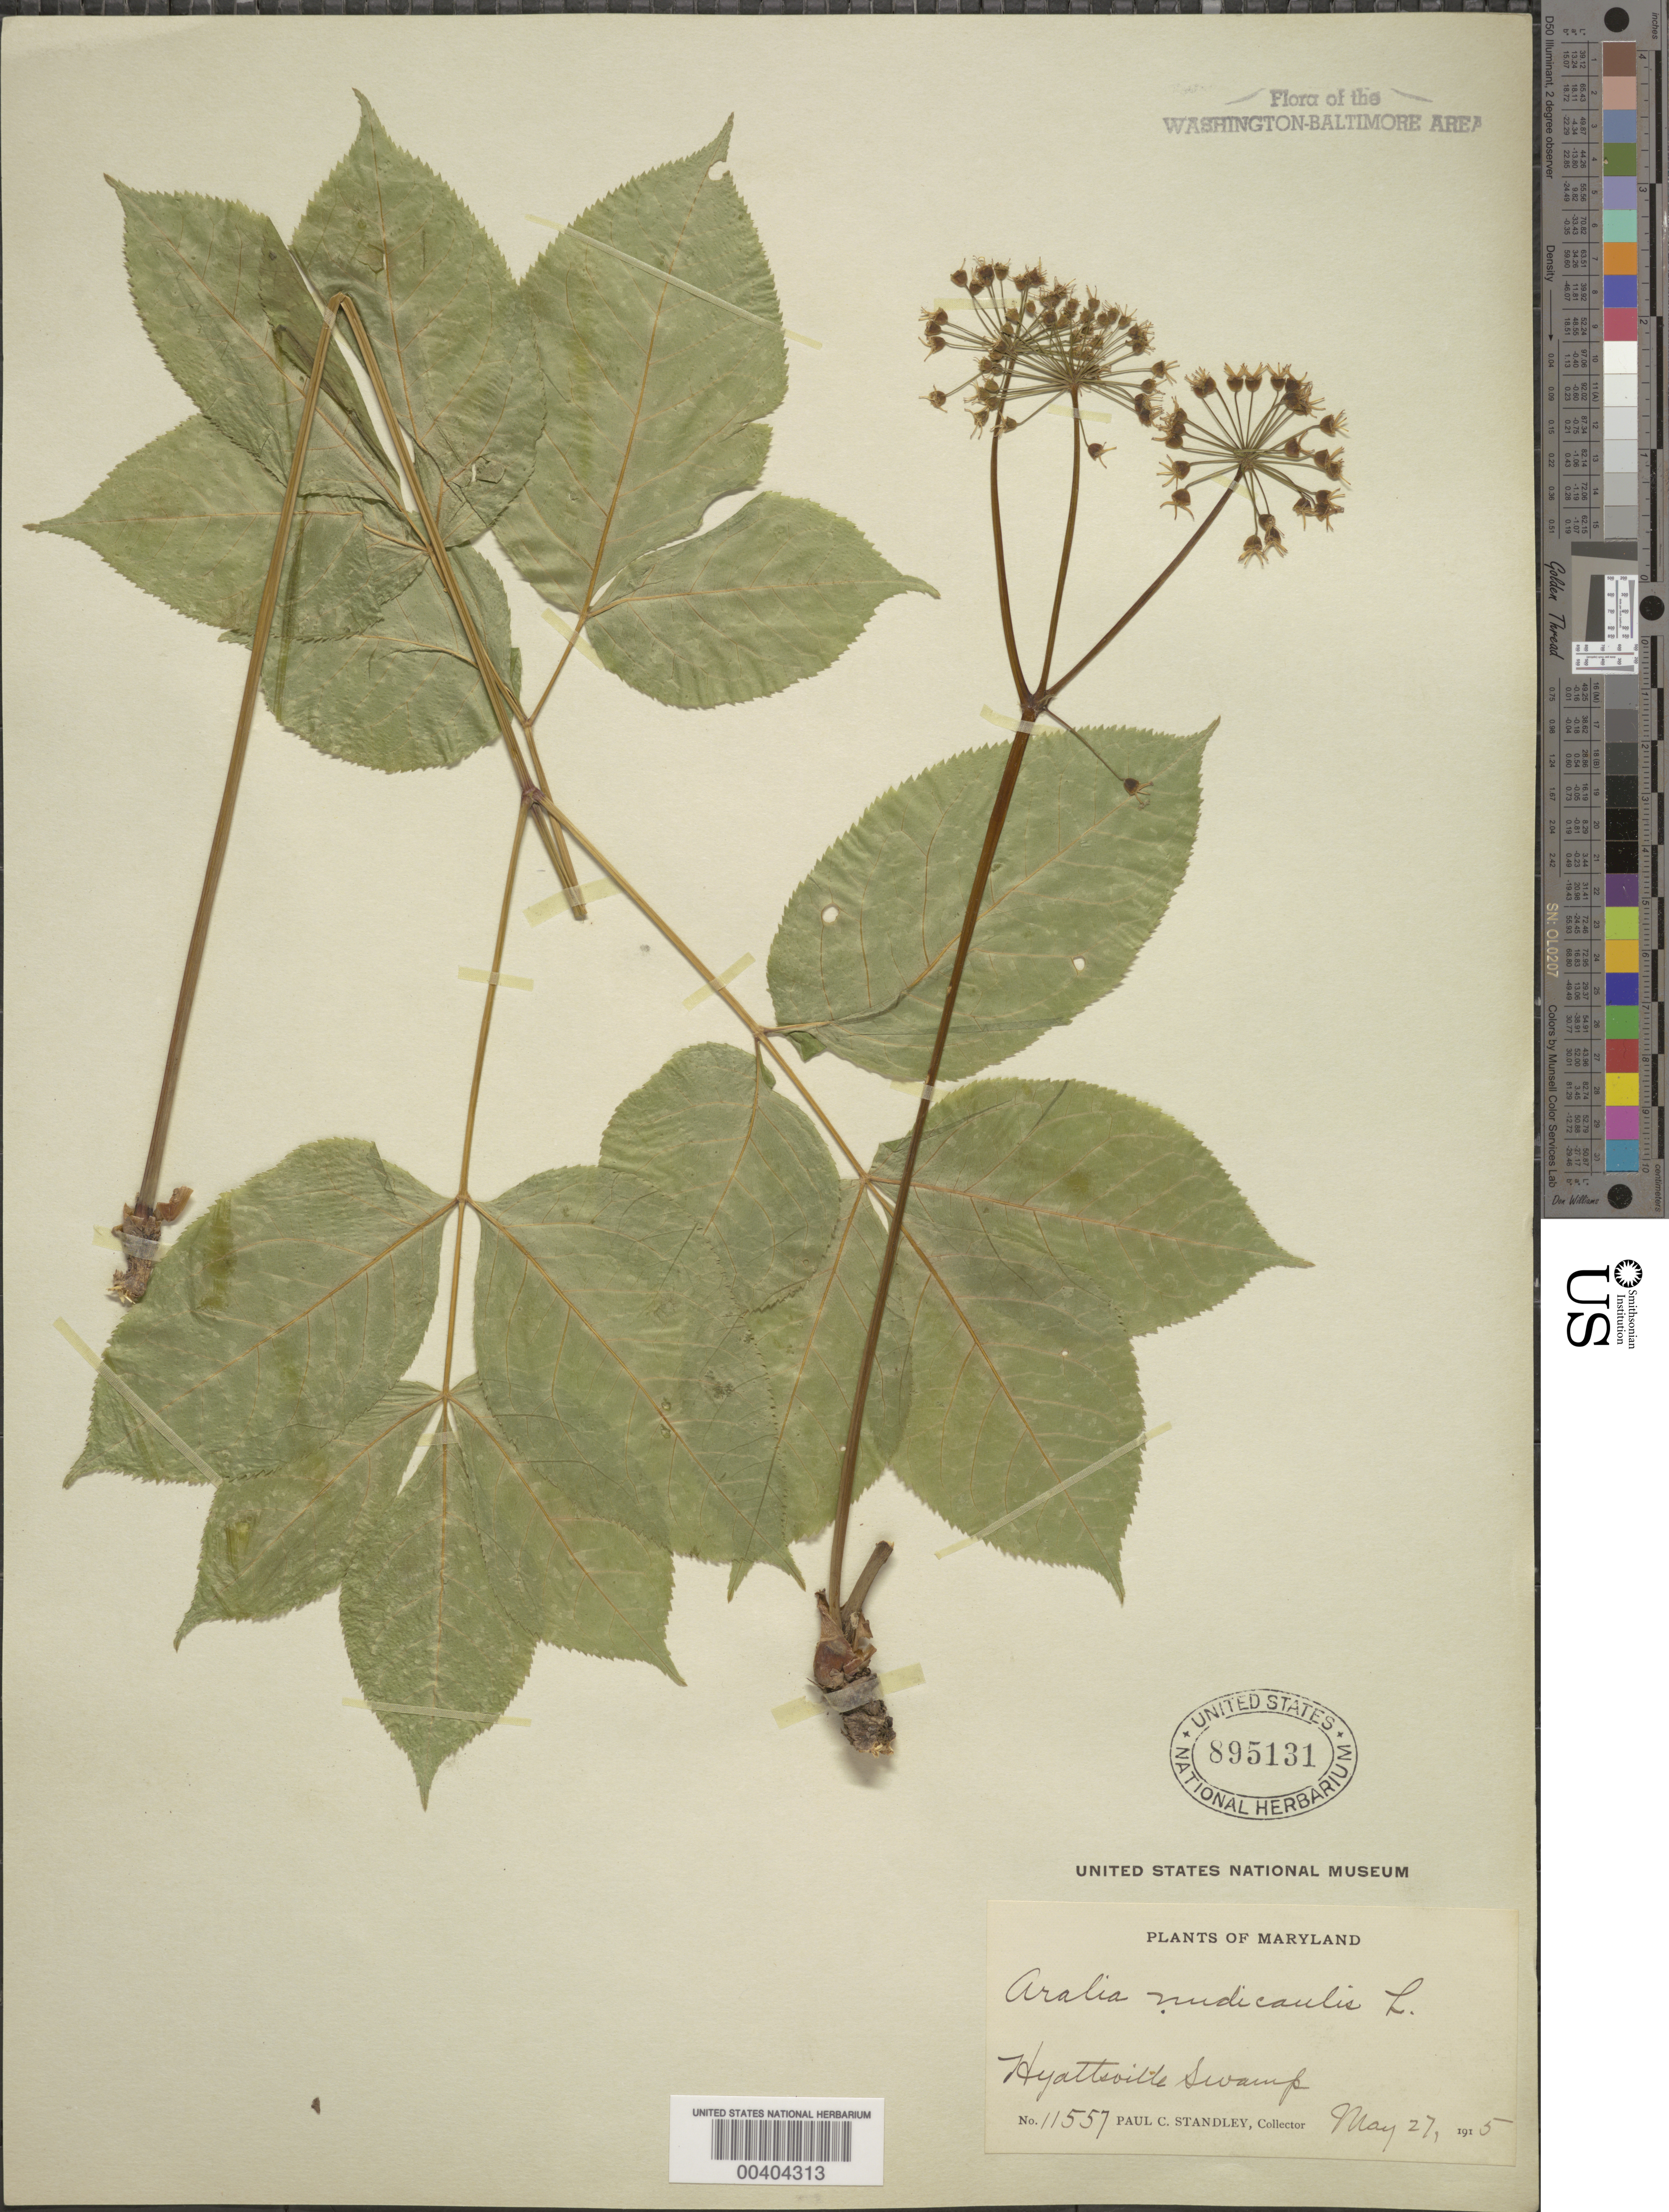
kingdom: Plantae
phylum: Tracheophyta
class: Magnoliopsida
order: Apiales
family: Araliaceae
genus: Aralia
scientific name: Aralia nudicaulis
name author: L.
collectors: P. C. Standley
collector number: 11557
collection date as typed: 27 May 1915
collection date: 1915-05-27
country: United States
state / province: Maryland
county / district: Prince George's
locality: Hyattsville Swamp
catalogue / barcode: US 895131